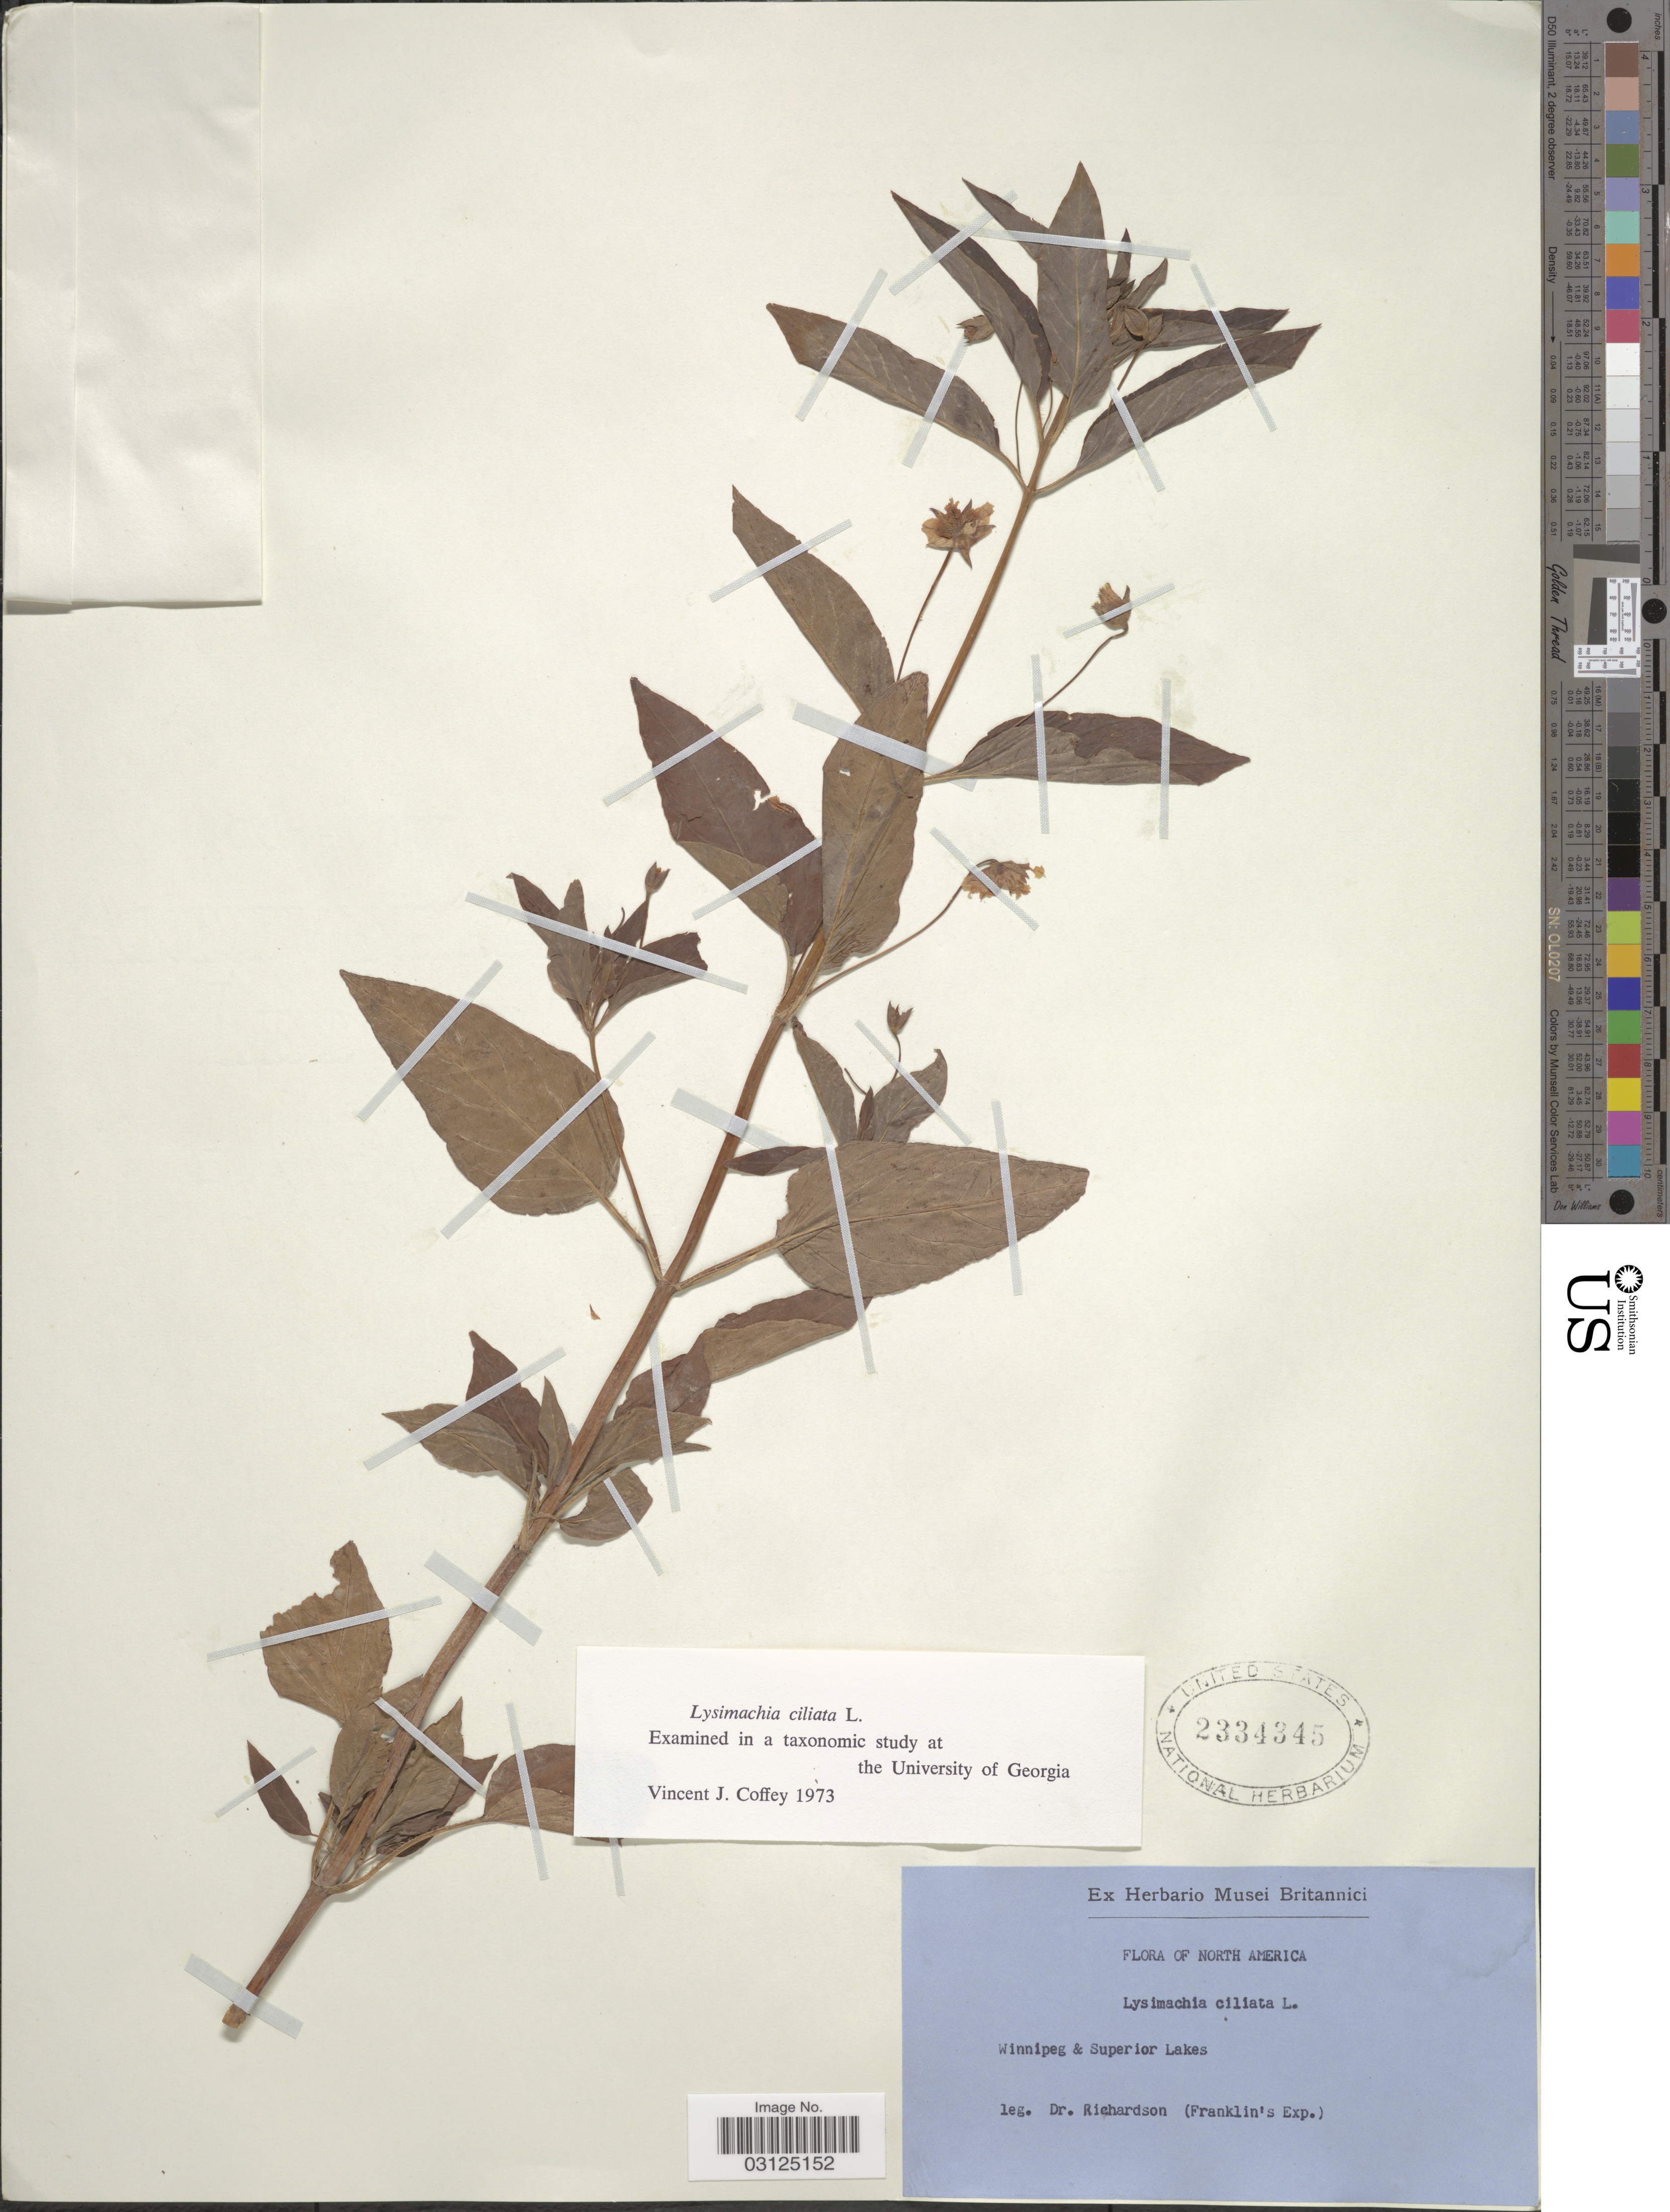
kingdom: Plantae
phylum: Tracheophyta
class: Magnoliopsida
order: Ericales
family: Primulaceae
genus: Lysimachia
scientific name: Lysimachia ciliata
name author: L.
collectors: -- Richardson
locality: North America. Winnipeg & Superior Lakes.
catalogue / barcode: US 2334345